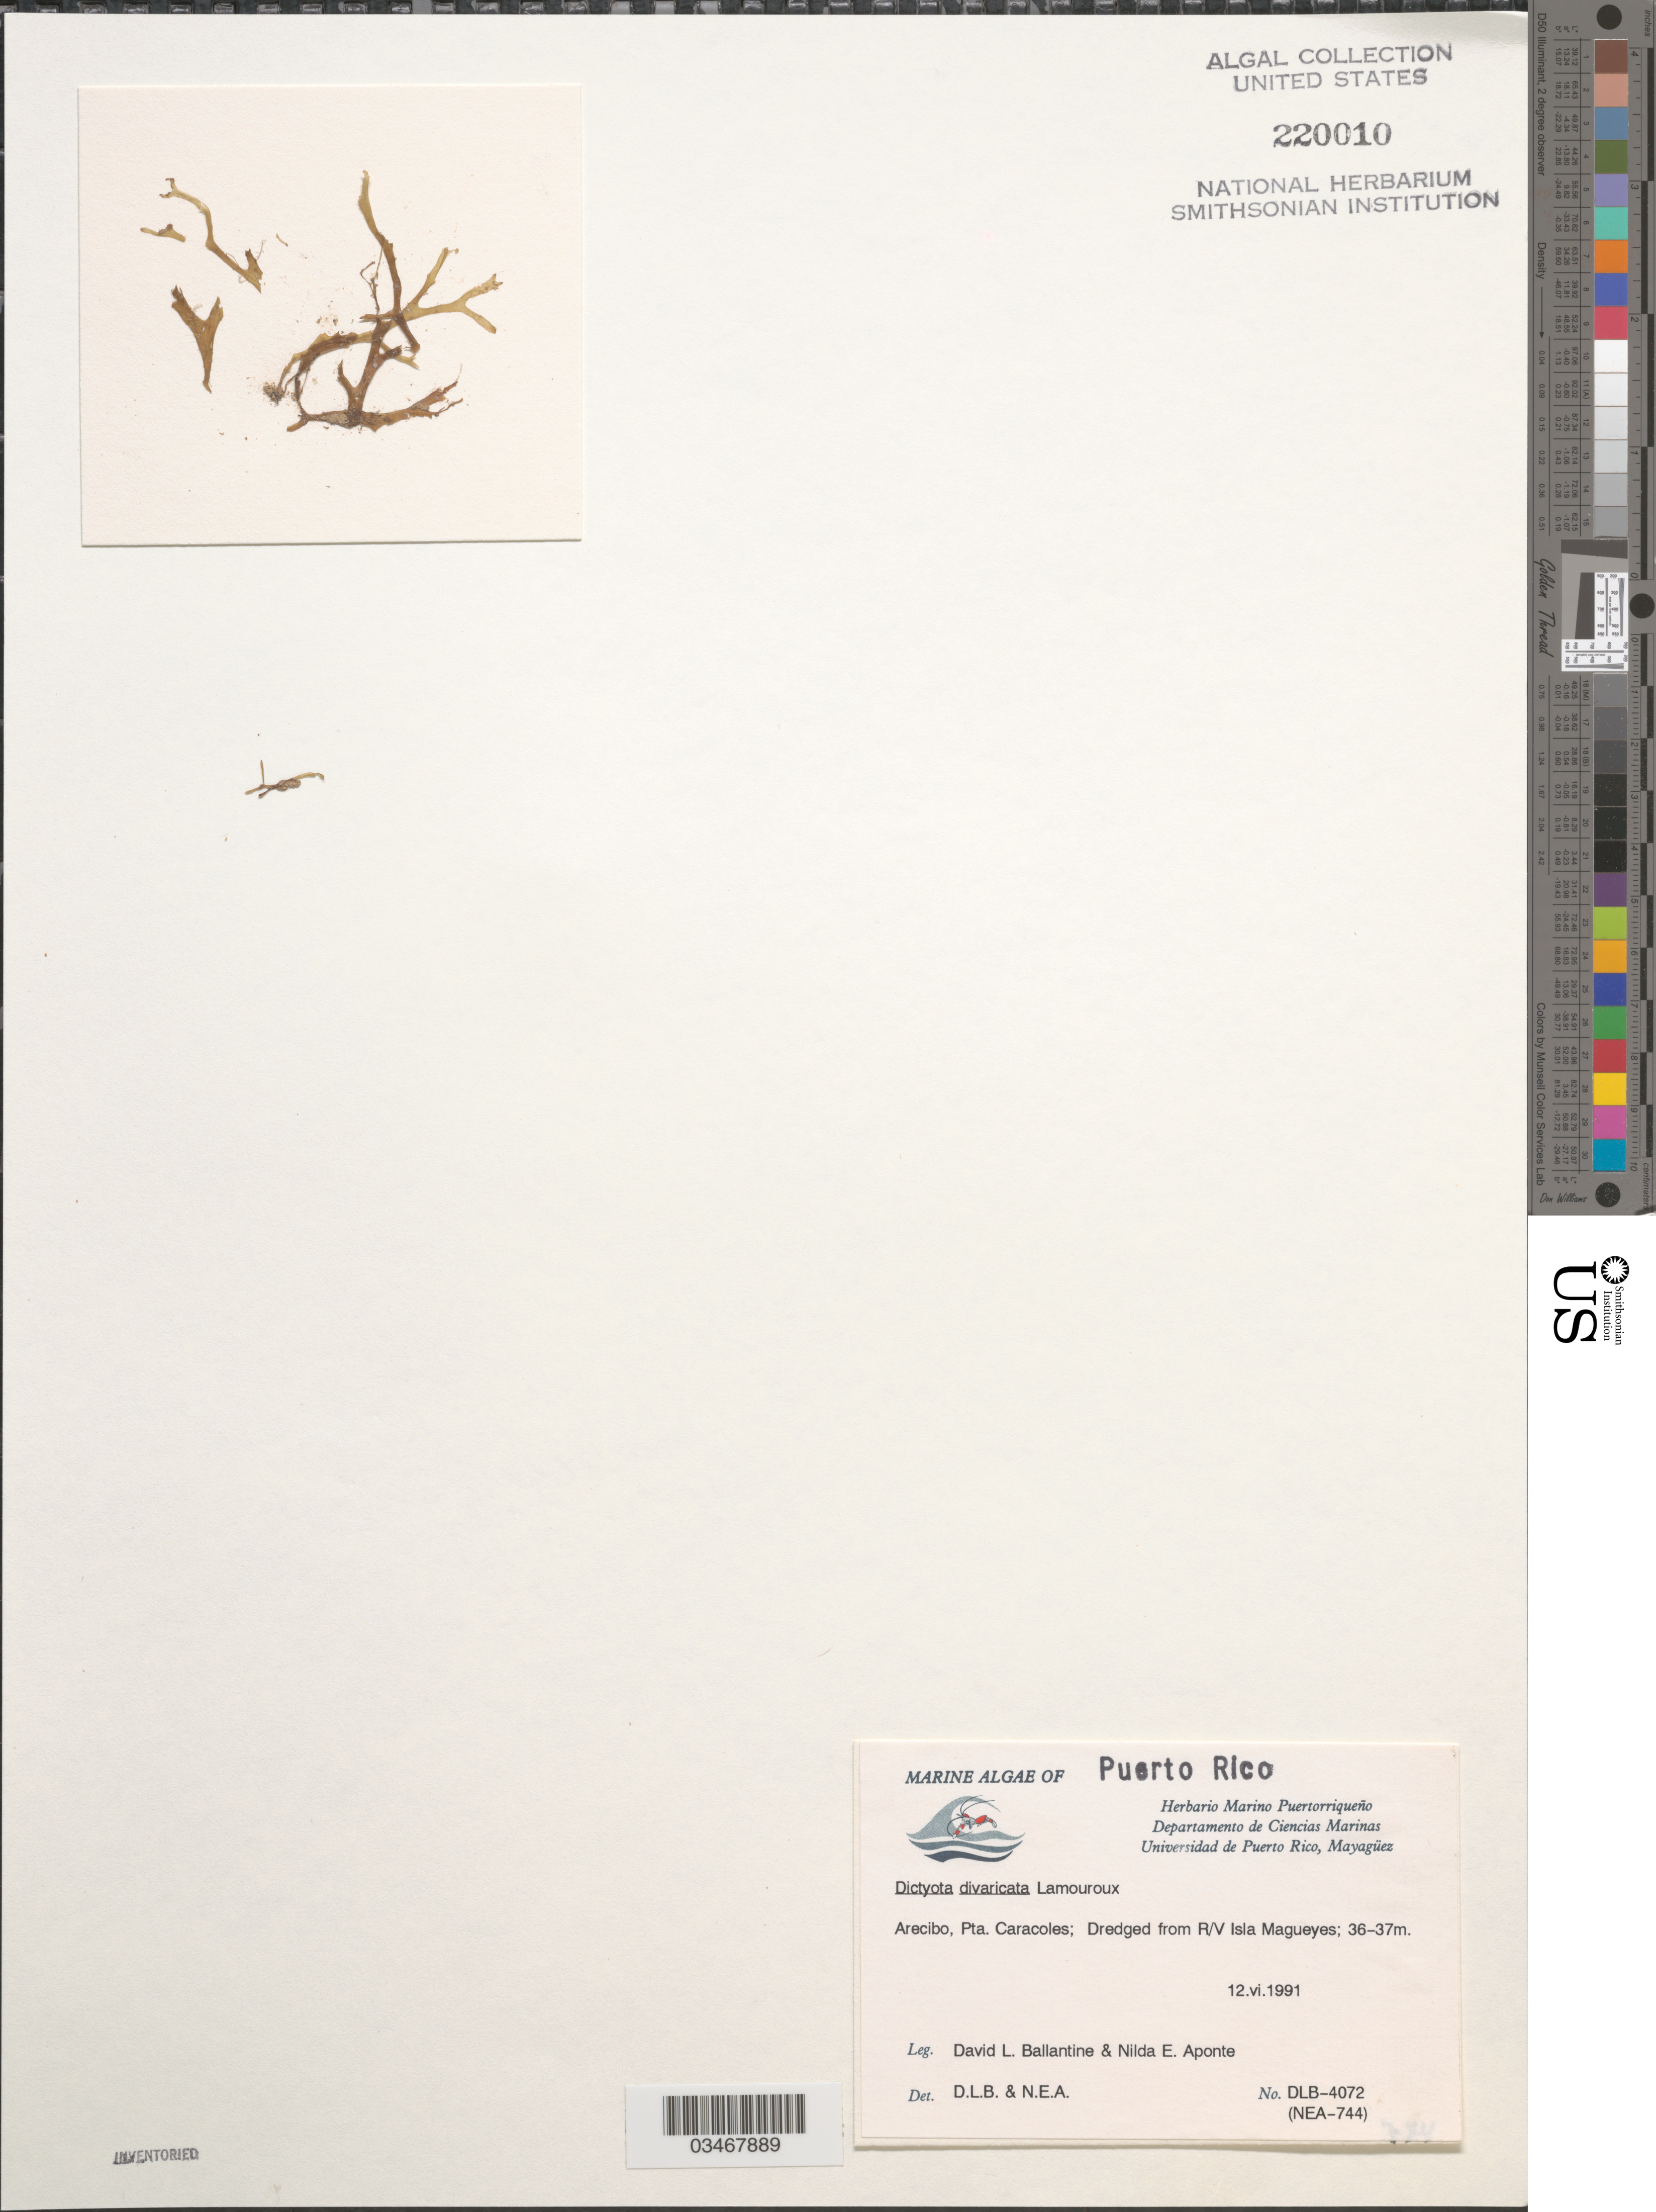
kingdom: Chromista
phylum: Ochrophyta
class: Phaeophyceae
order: Dictyotales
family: Dictyotaceae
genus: Dictyota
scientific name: Dictyota divaricata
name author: J.V.Lamouroux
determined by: Ballantine, D. L.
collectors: D.L. Ballantine & N. E. Aponte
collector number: DLB 4072, nea 744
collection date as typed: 12 Jun 1991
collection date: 1991-06-12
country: Puerto Rico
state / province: Arecibo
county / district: Pta. Caracoles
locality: Dredged from R/V Isla Magueyes.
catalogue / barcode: US 220010